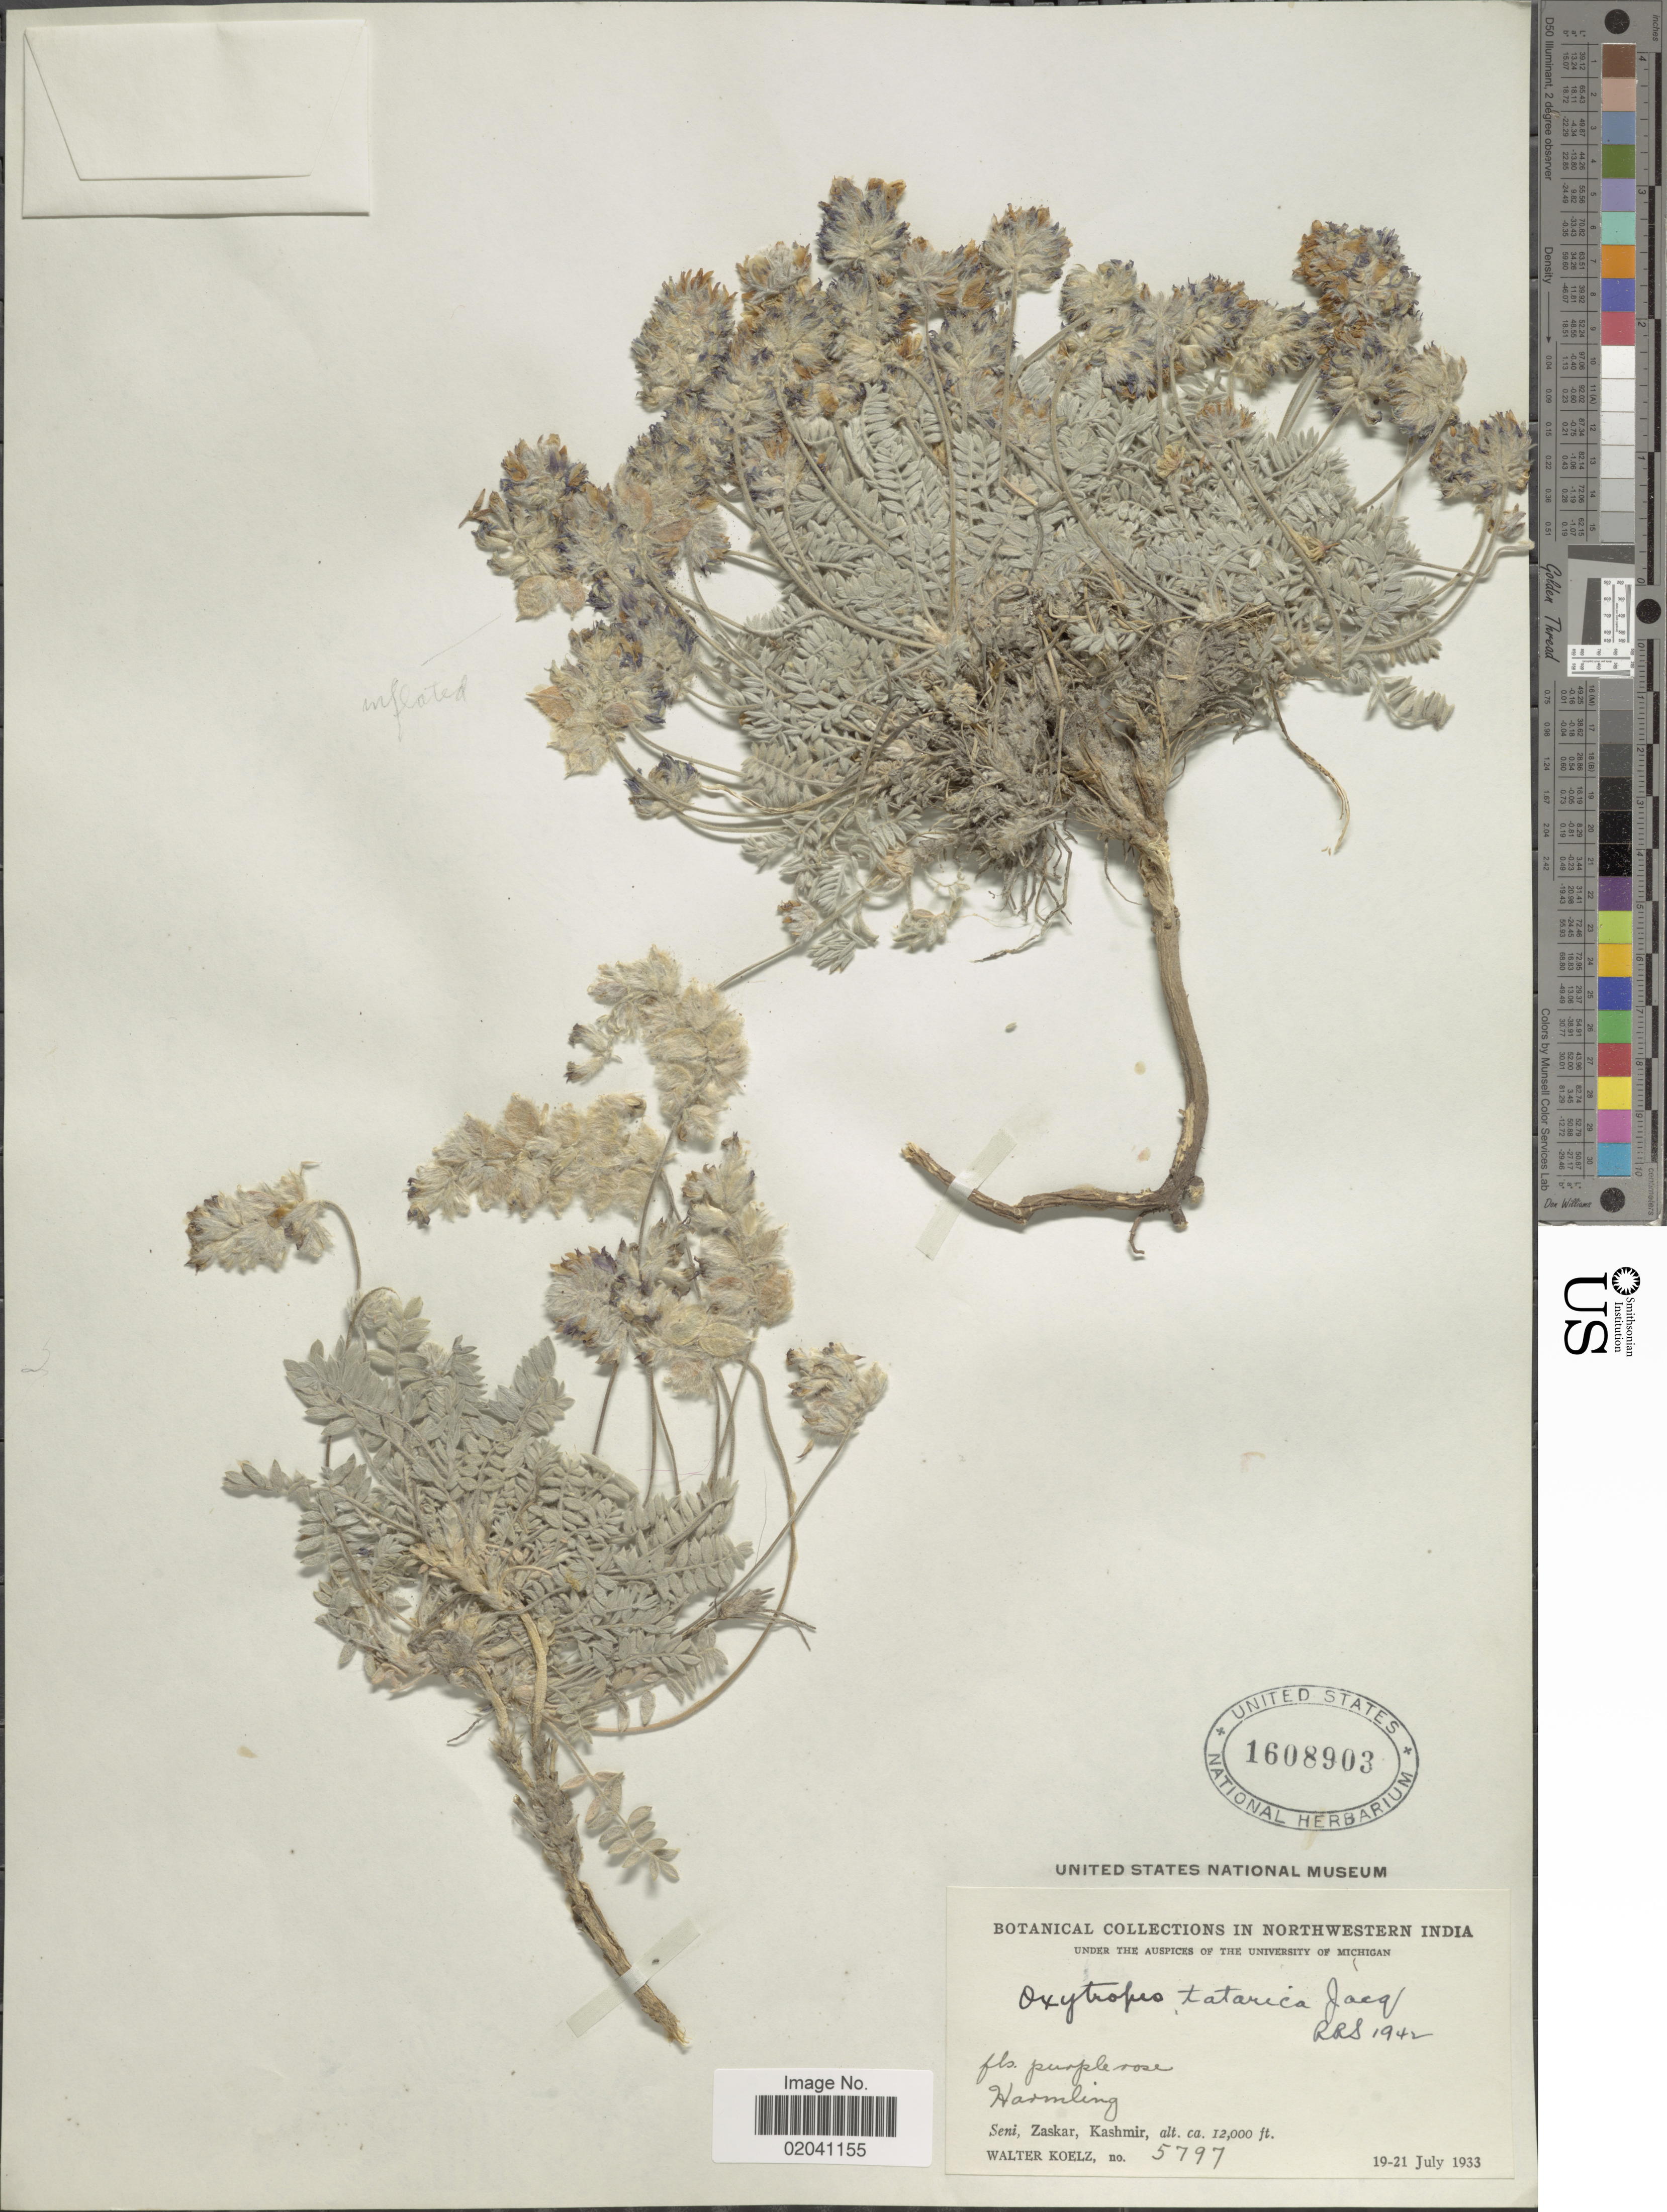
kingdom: Plantae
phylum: Tracheophyta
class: Magnoliopsida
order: Fabales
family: Fabaceae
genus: Oxytropis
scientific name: Oxytropis tatarica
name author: Baker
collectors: W. N. Koelz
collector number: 5797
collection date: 1933-07-19/1933-07-21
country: India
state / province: Jammu and Kashmir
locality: Harmling. Seni, Zaskar, Kashmir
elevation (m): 3658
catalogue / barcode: US 1608903